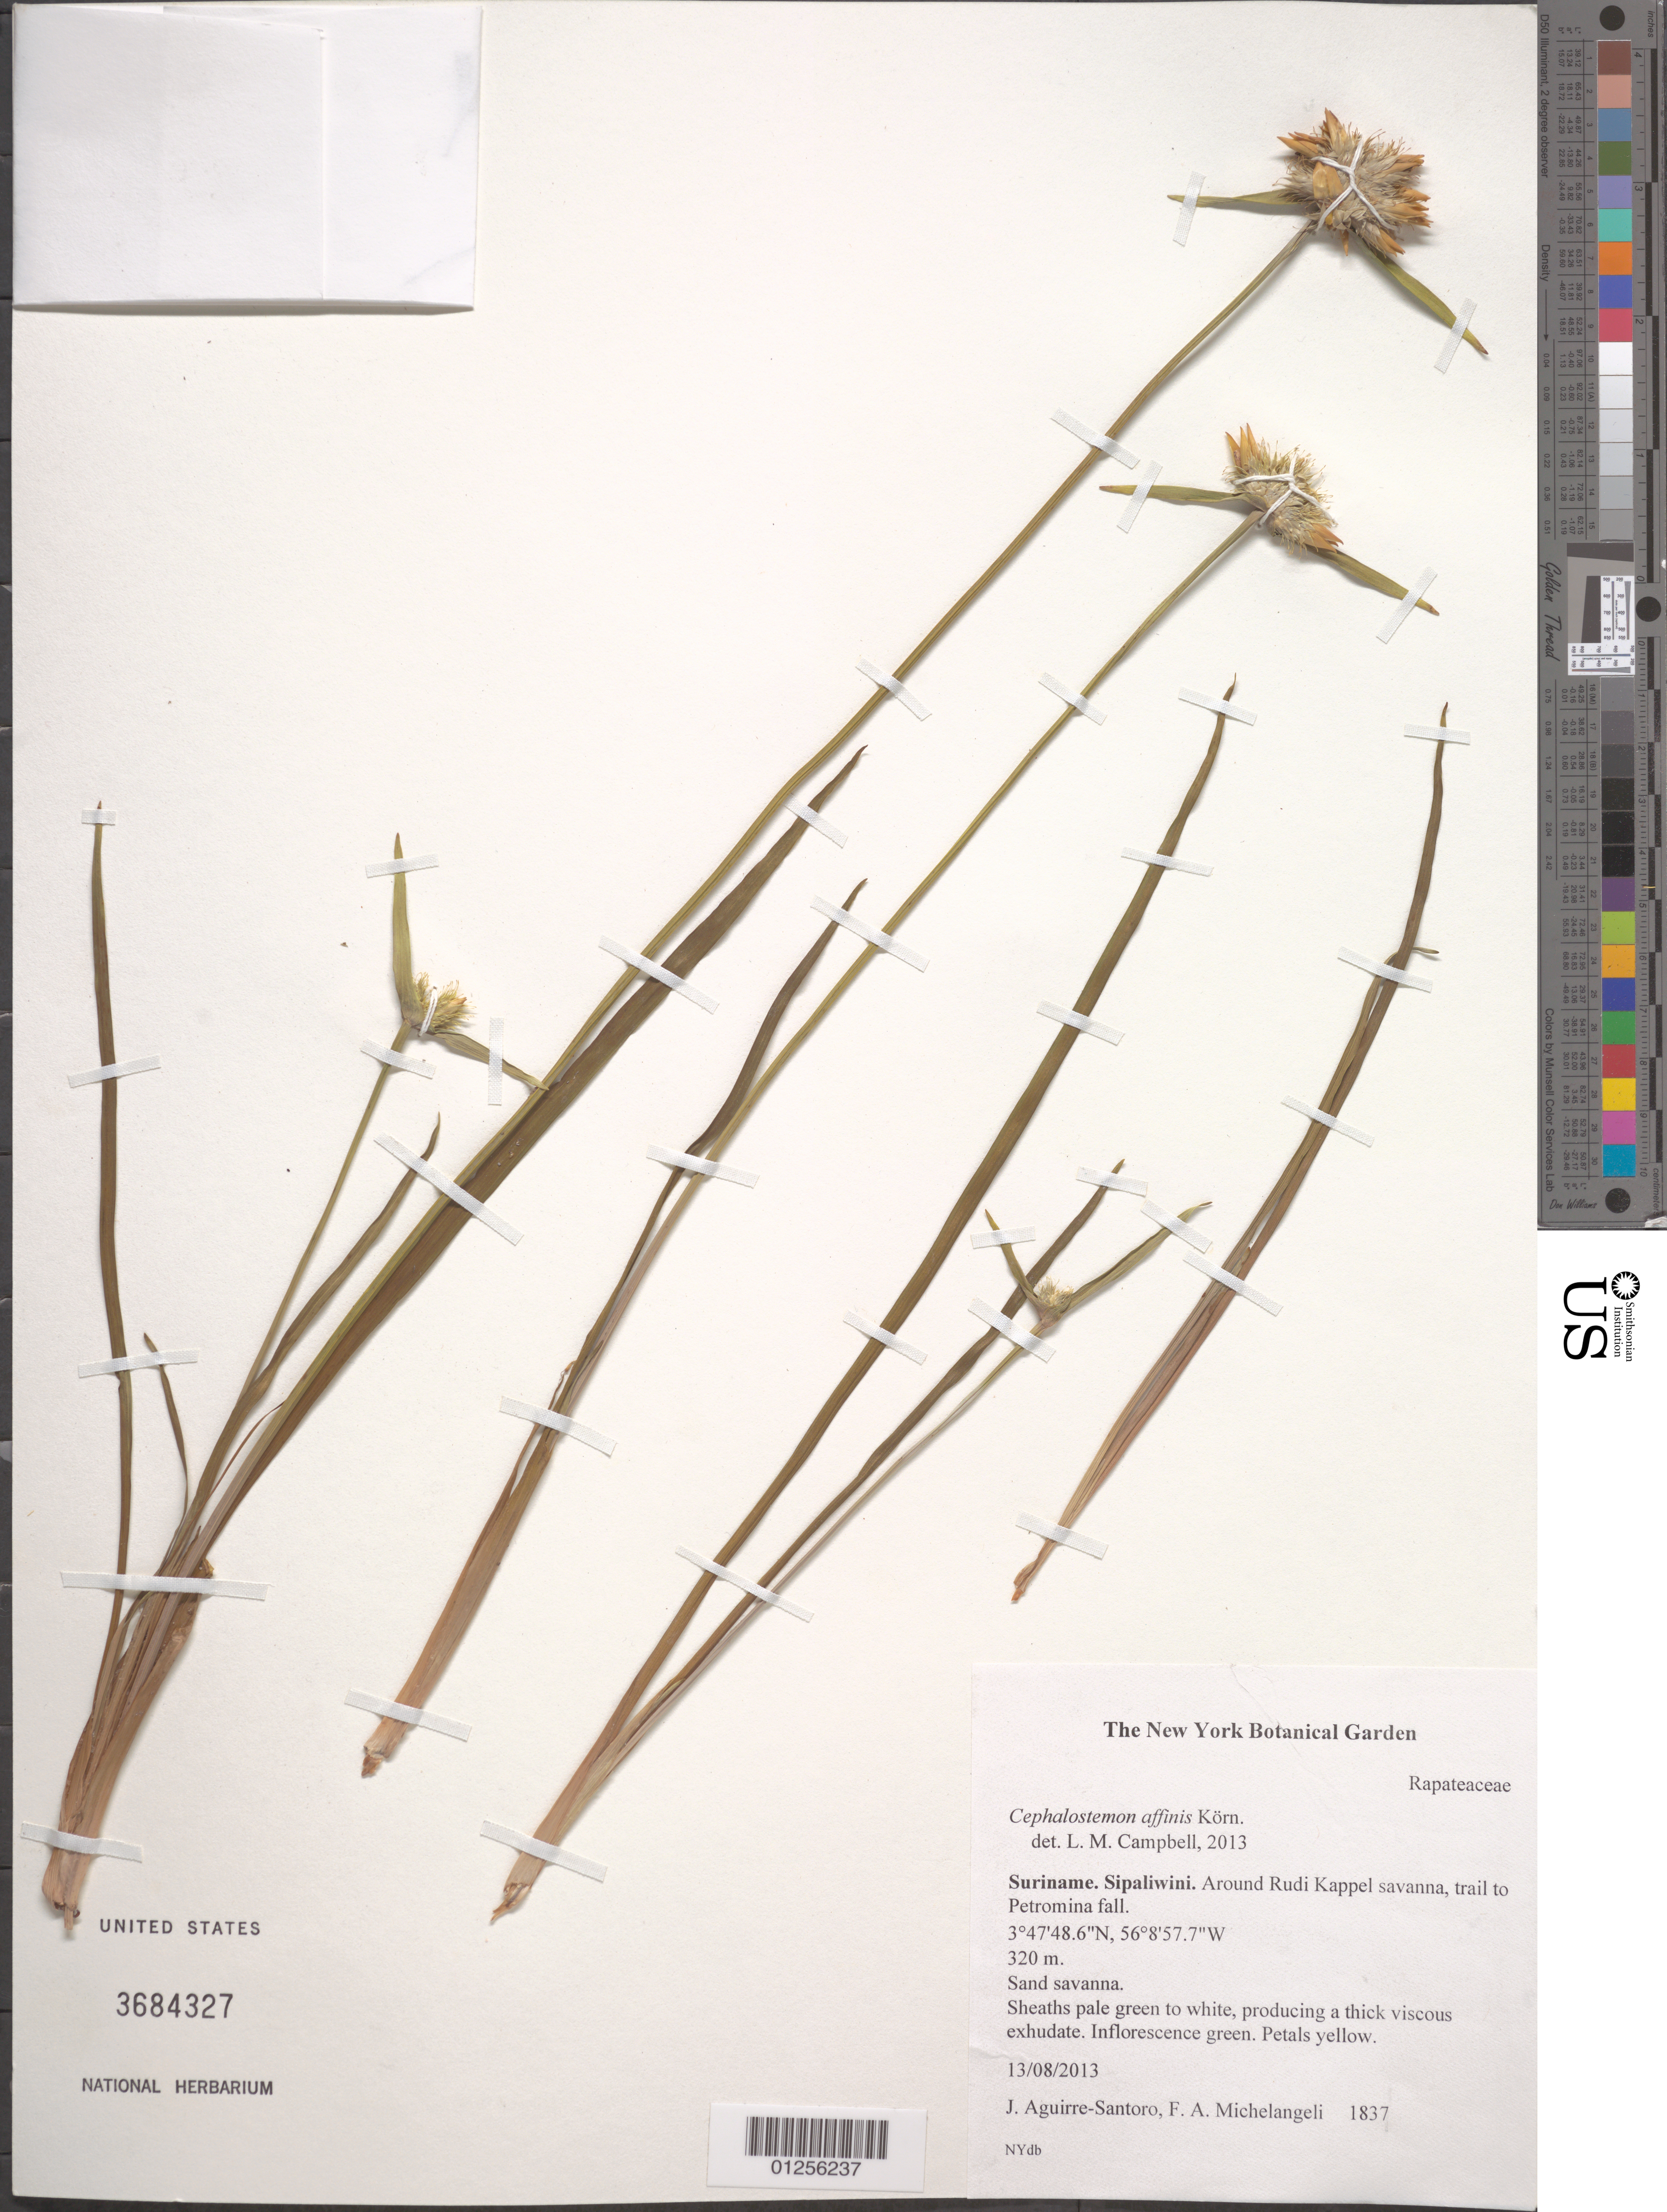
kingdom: Plantae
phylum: Tracheophyta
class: Liliopsida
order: Poales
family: Rapateaceae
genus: Cephalostemon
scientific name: Cephalostemon affinis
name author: Körn.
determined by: Campbell, M. L.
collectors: F. A. Michelangeli & J. Aguirre-Santoro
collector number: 1837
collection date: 2013-08-13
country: Suriname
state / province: Sipaliwini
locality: Around Rudi Kappel airstrip, trail to Petromina falls, ESE of airstrip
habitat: sand savanna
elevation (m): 310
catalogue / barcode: US 3684327